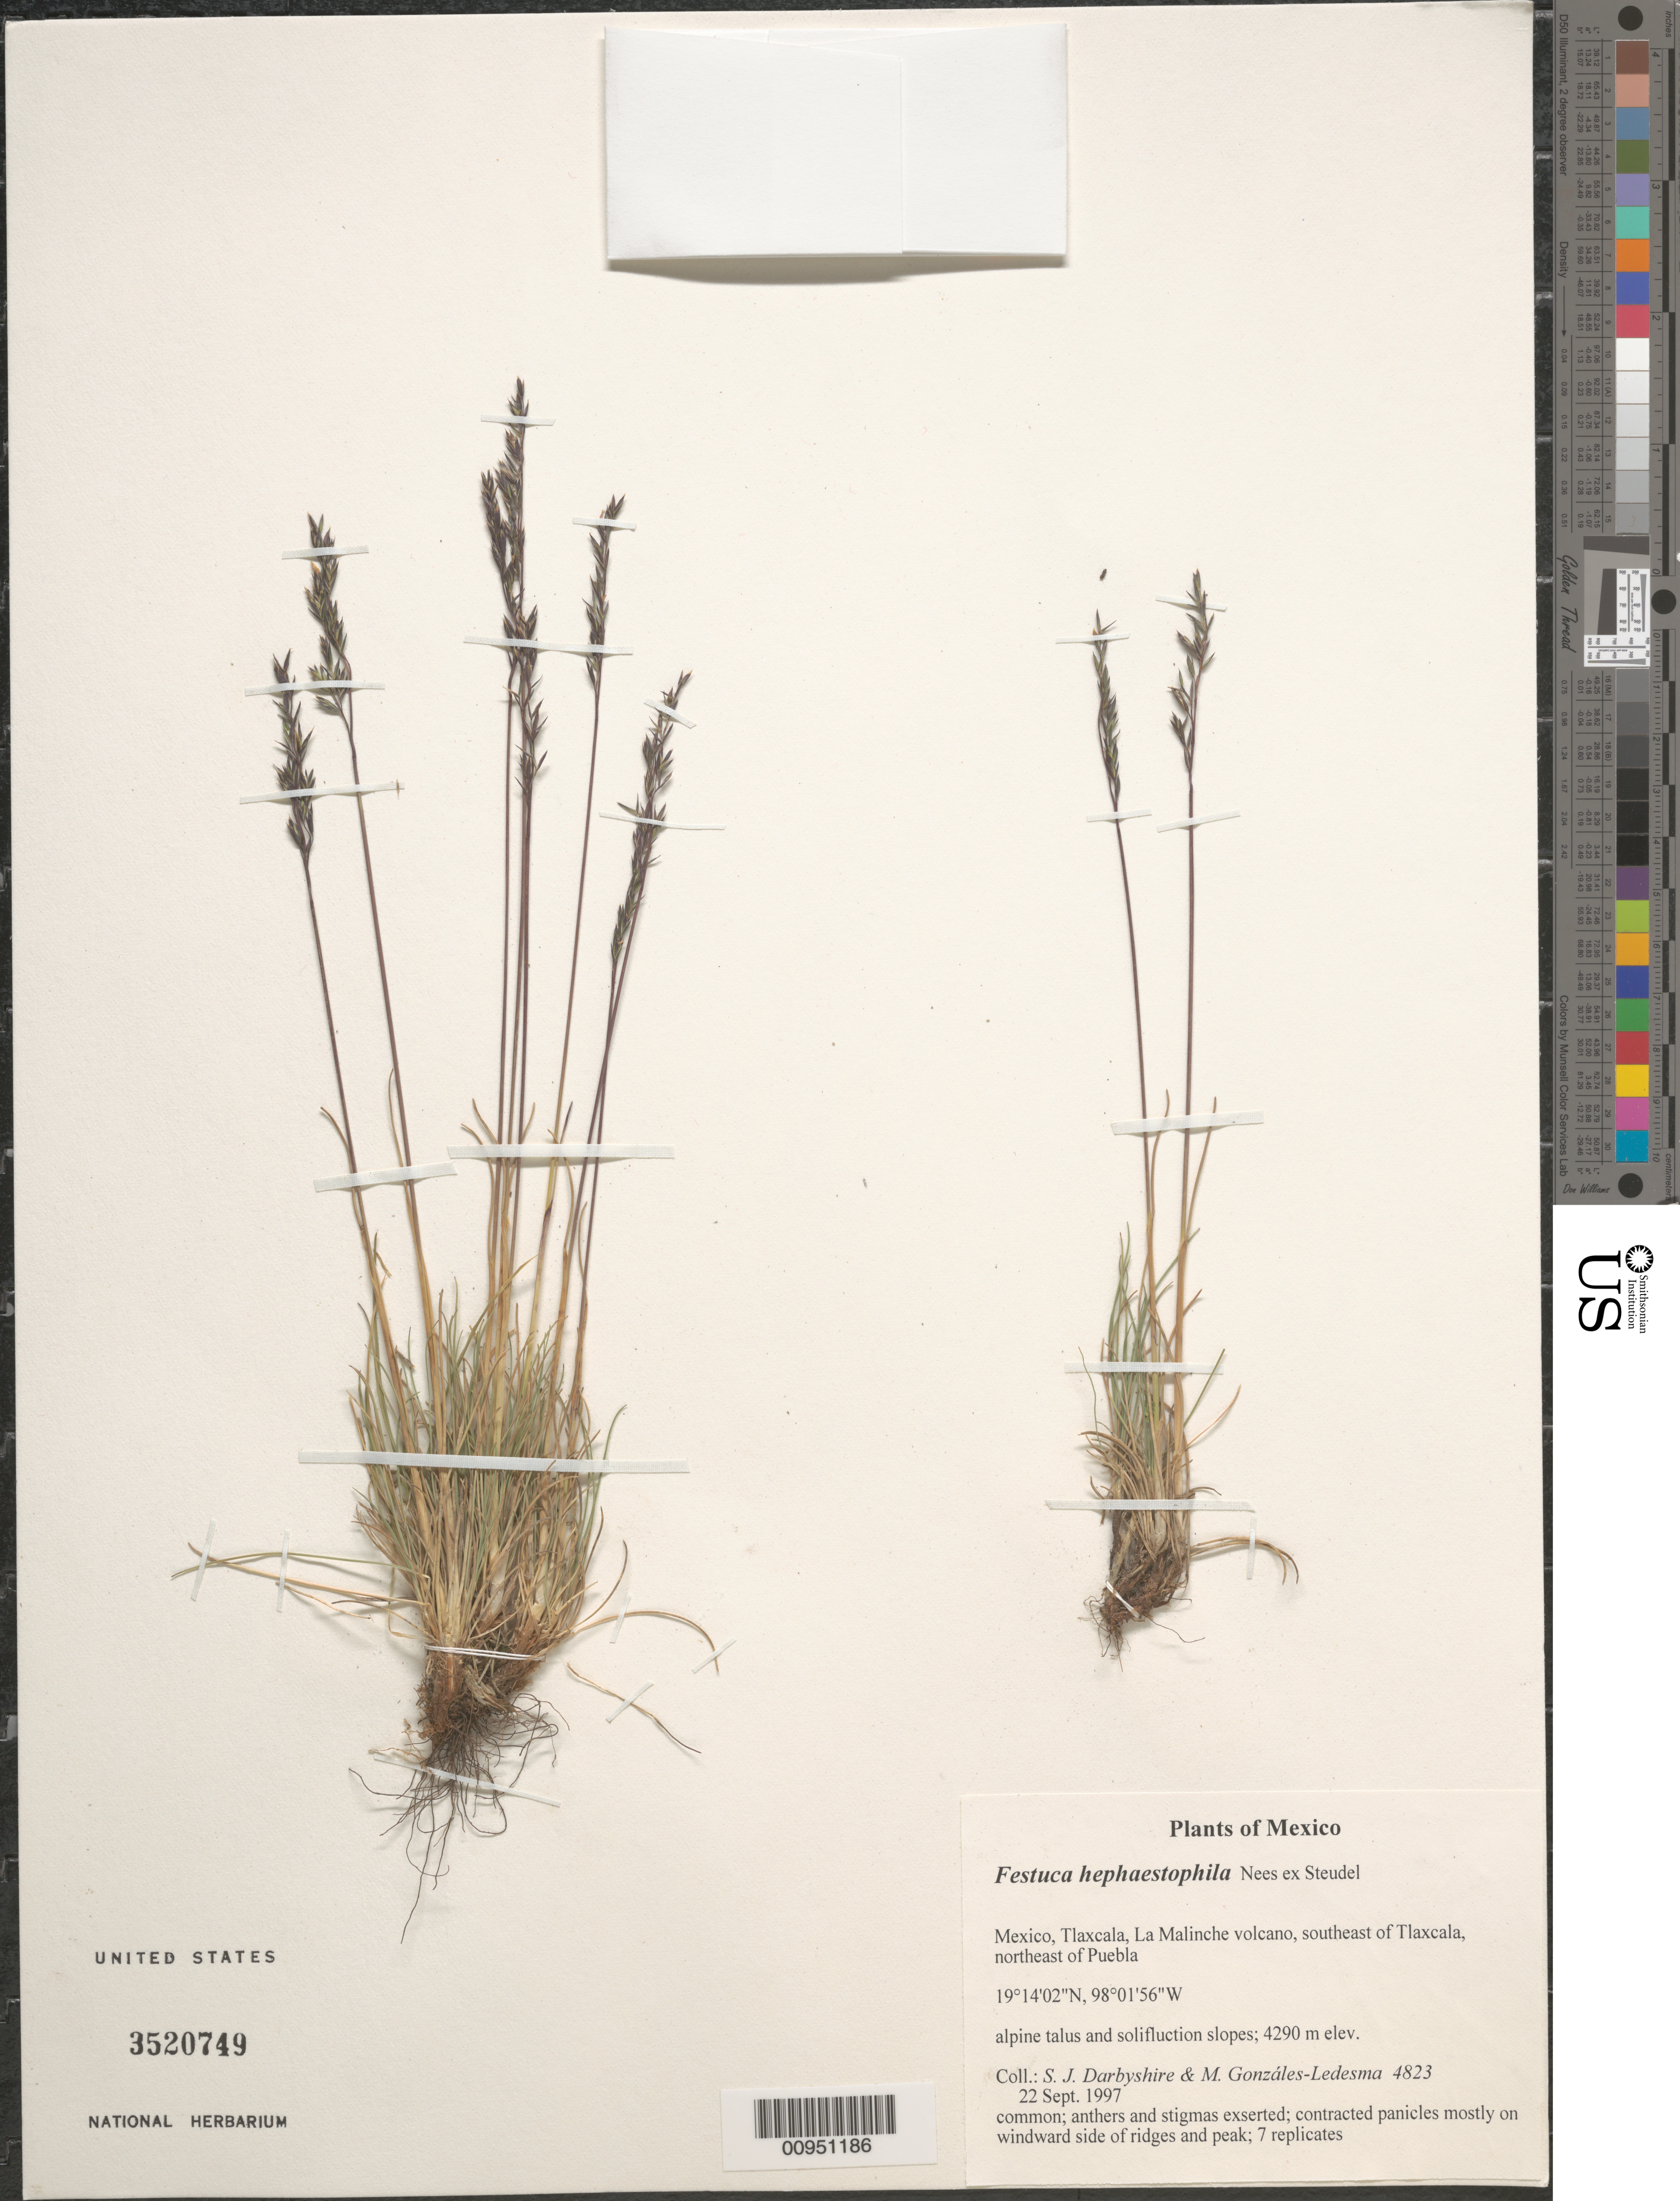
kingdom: Plantae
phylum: Tracheophyta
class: Liliopsida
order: Poales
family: Poaceae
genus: Festuca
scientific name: Festuca hephaestophila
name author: Nees ex Steud.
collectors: S. Darbyshire & M. González-Ledesma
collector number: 4823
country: Mexico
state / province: Tlaxcala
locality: La Malinche volcano, SE of Tlaxcala, NE of Puebla.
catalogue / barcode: US 3520749